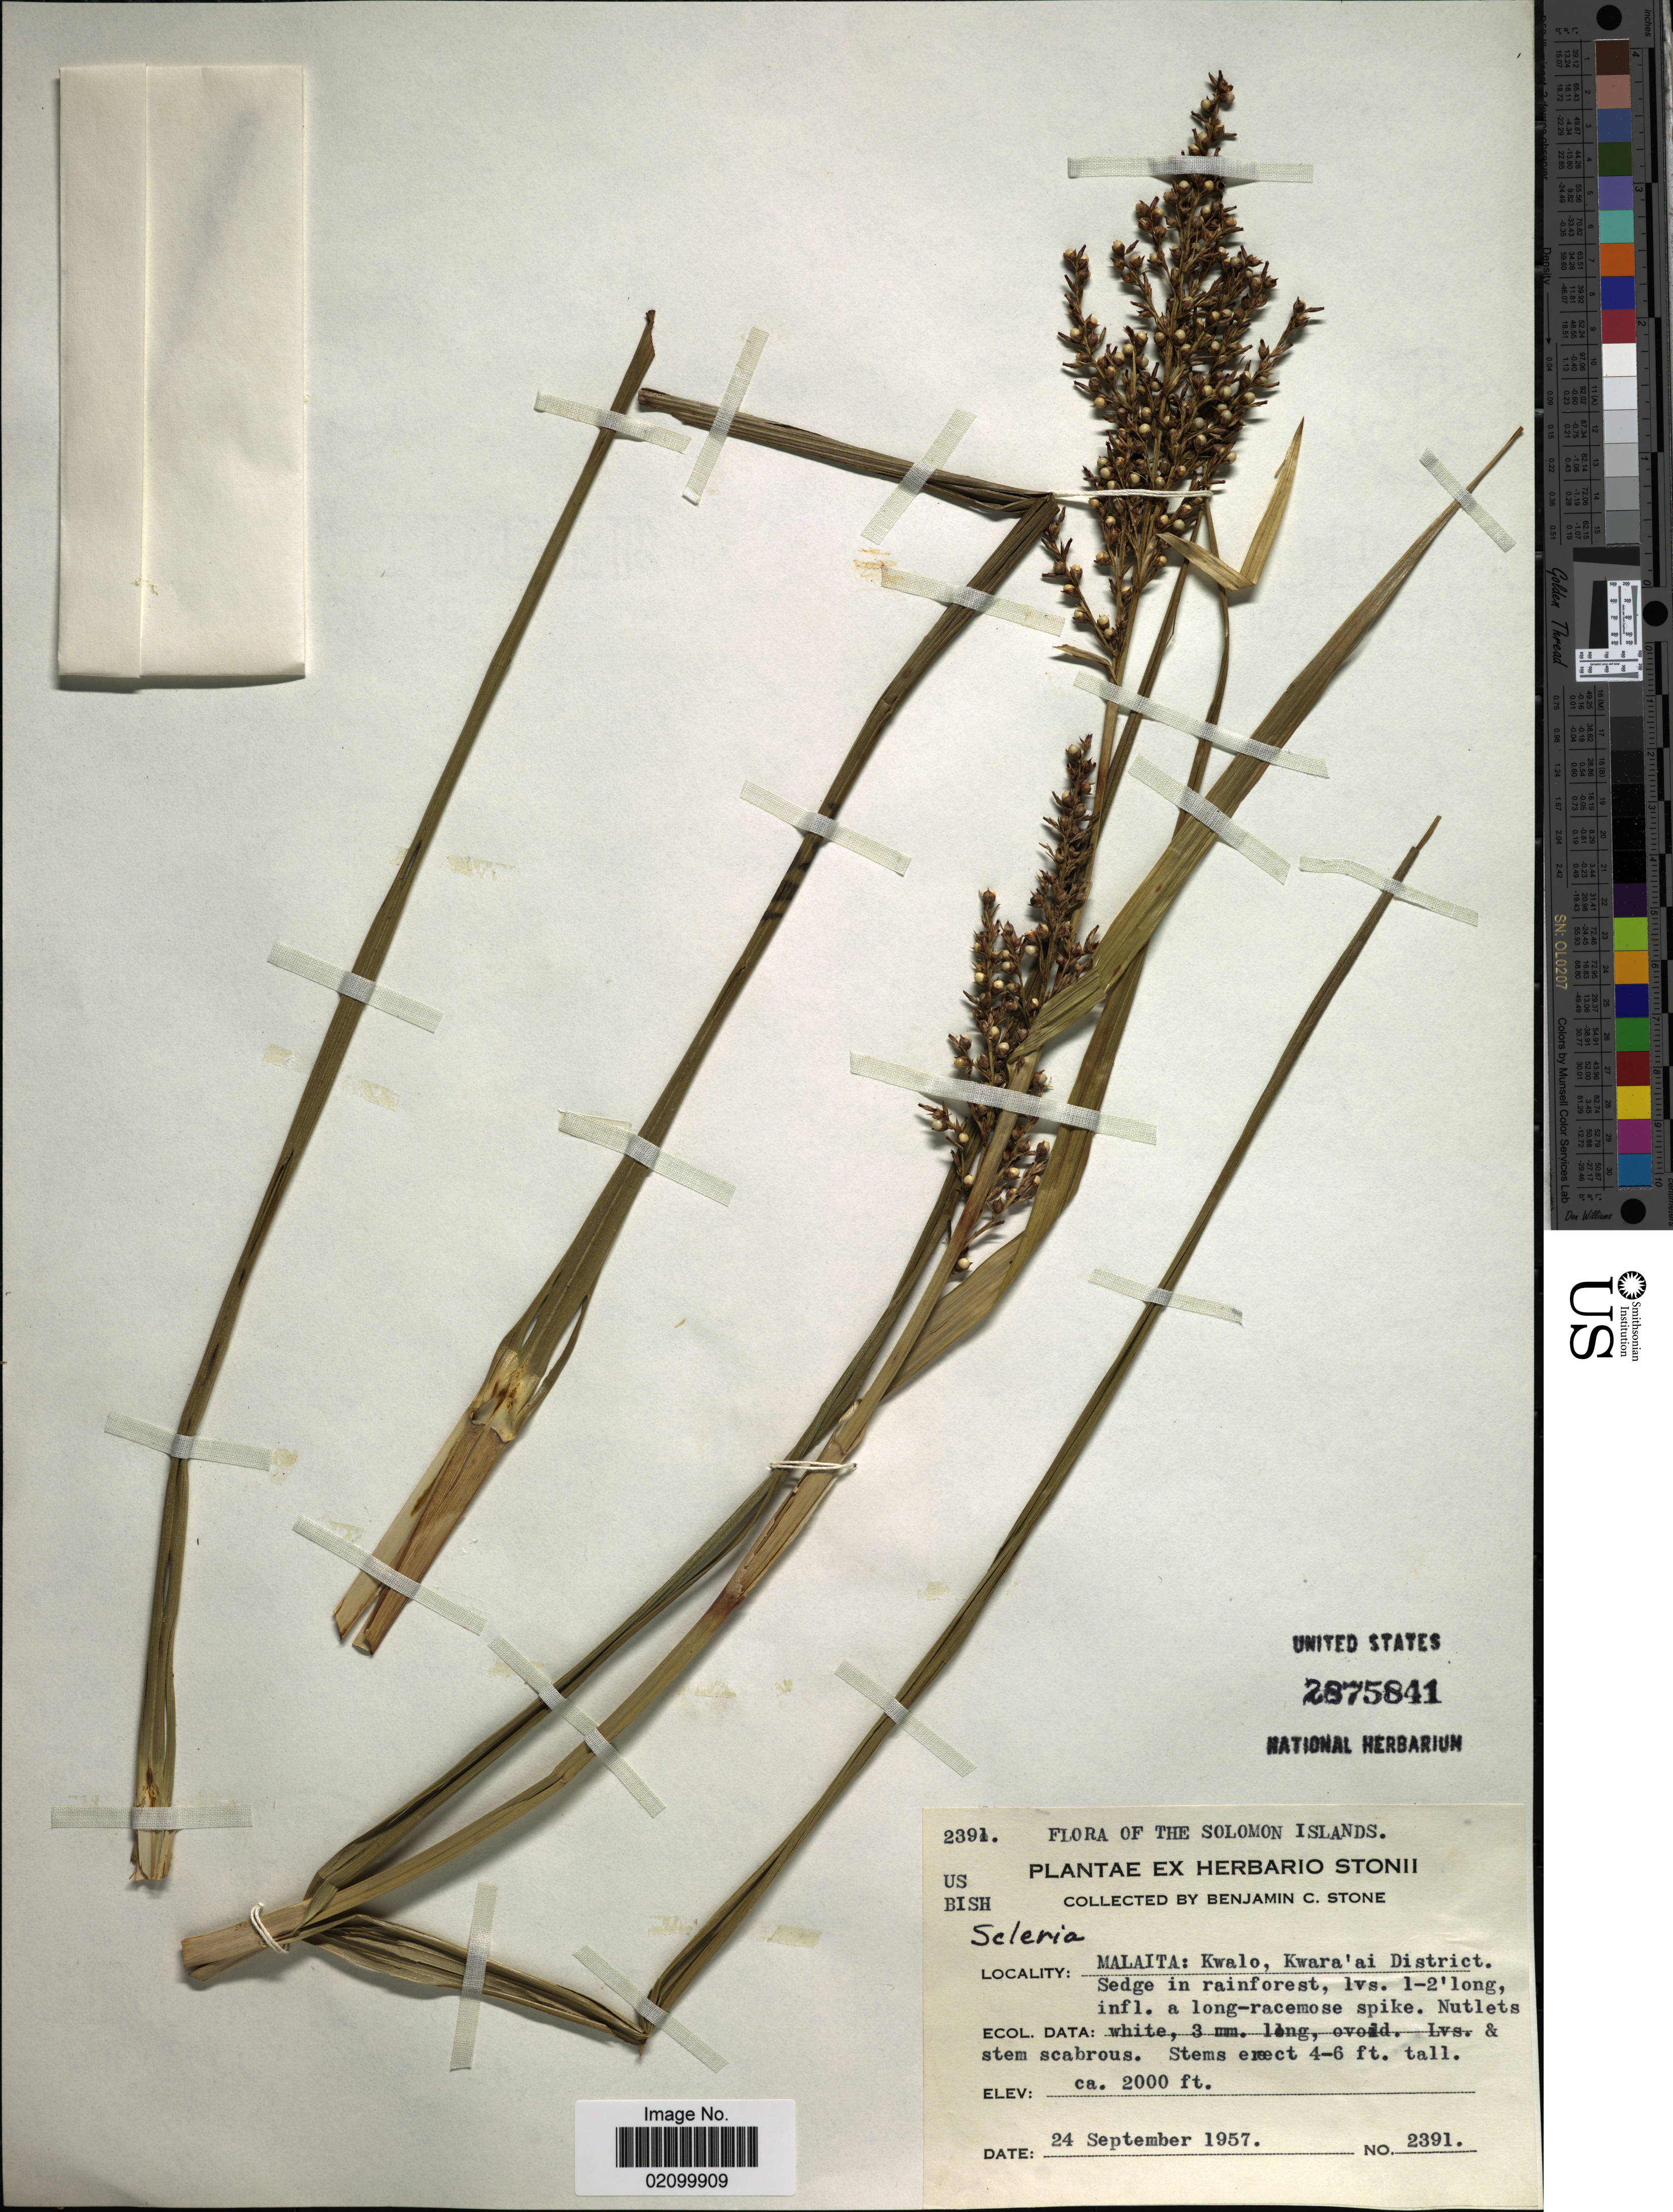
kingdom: Plantae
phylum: Tracheophyta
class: Liliopsida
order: Poales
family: Cyperaceae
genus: Scleria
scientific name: Scleria polycarpa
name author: Boeckeler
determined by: Strong, Mark T., (BOT), Smithsonian Institution - National Museum of Natural History (UNITED STATES)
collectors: B. C. Stone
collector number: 2391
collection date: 1957-09-24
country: Solomon Islands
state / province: Solomon Islands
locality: Malaita: Kwalo, Kwara'ai District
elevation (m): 610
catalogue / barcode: US 2875841